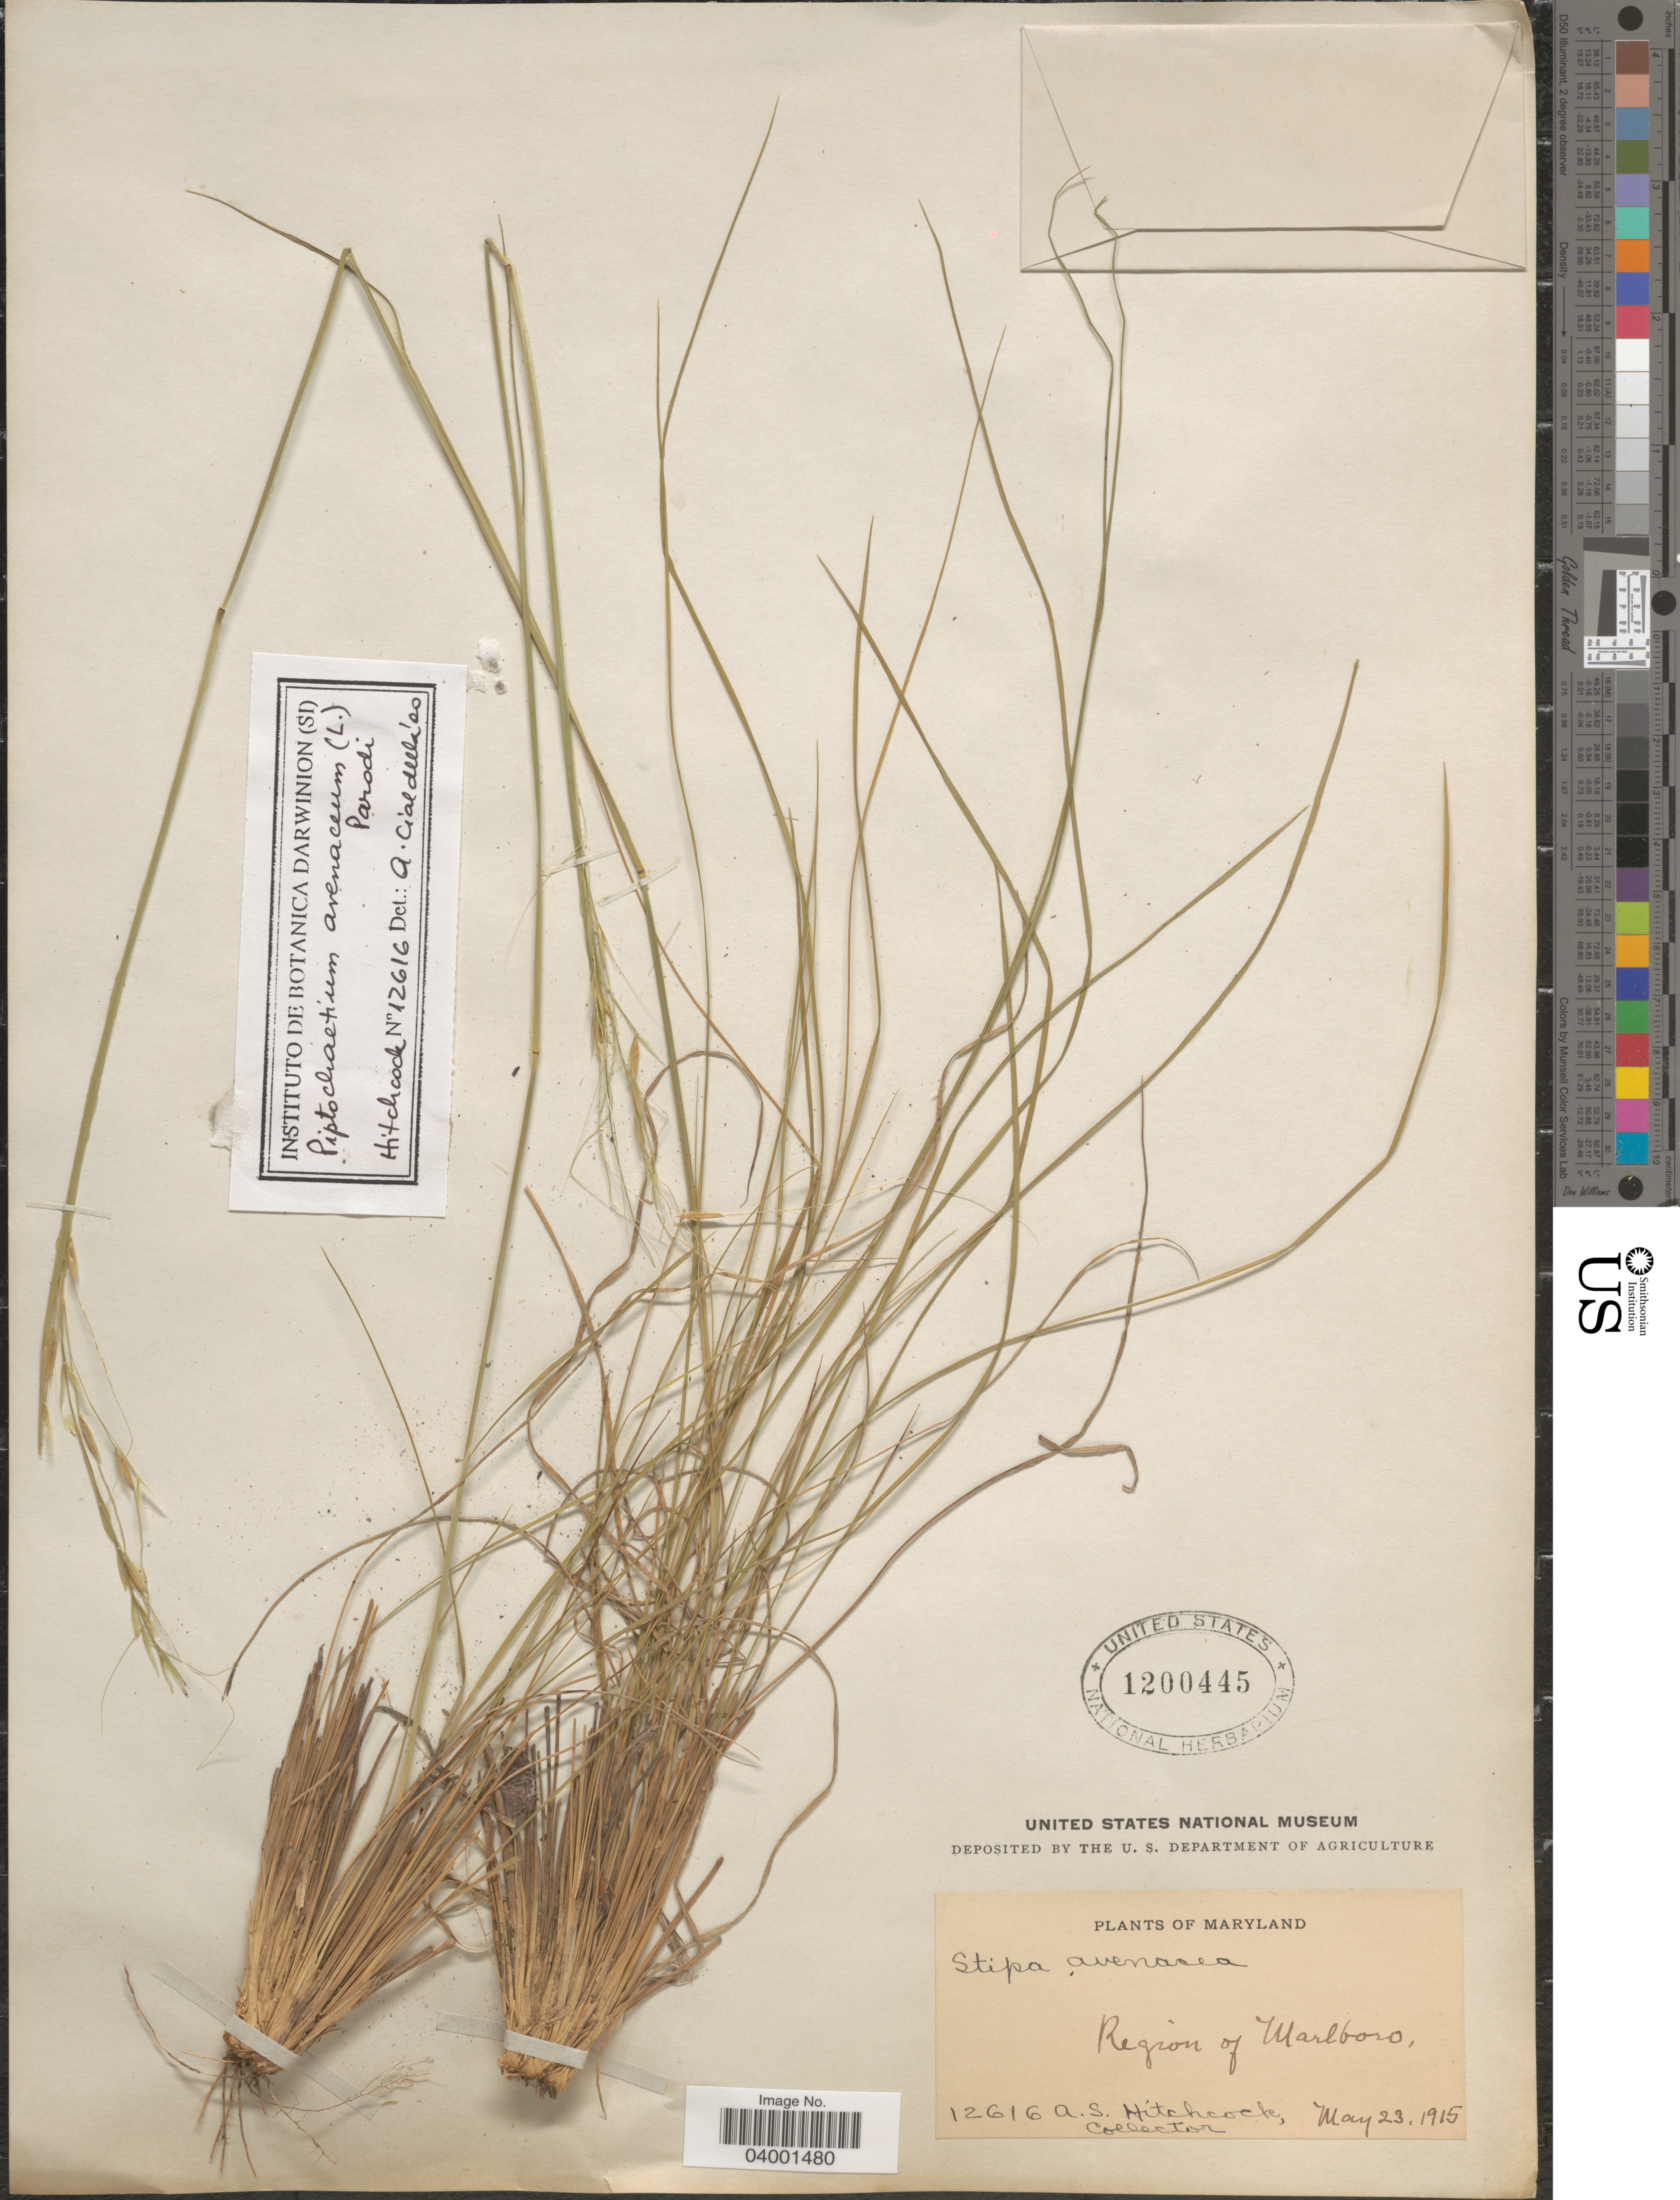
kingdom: Plantae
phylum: Tracheophyta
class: Liliopsida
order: Poales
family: Poaceae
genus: Piptochaetium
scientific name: Piptochaetium avenaceum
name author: (L.) Parodi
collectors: A. S. Hitchcock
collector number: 12616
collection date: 1915-05-23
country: United States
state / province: Maryland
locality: Region of Marlboro.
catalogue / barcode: US 1200445